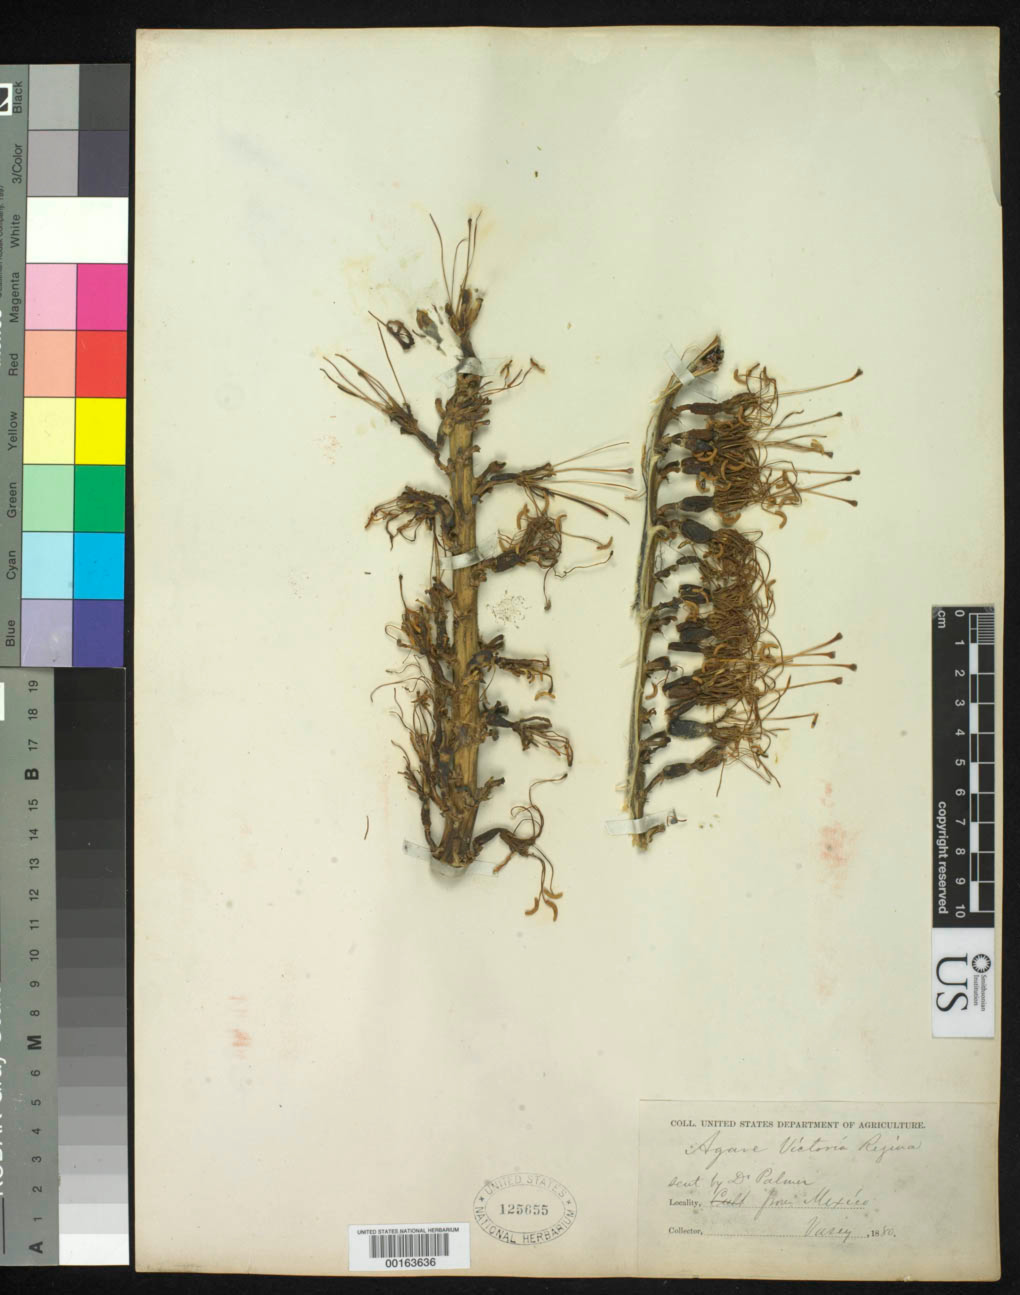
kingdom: Plantae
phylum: Tracheophyta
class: Liliopsida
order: Asparagales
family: Asparagaceae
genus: Agave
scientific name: Agave victoriae-reginae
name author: T. Moore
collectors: G. R. Vasey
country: Mexico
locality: E of Monserrat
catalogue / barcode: US 125655